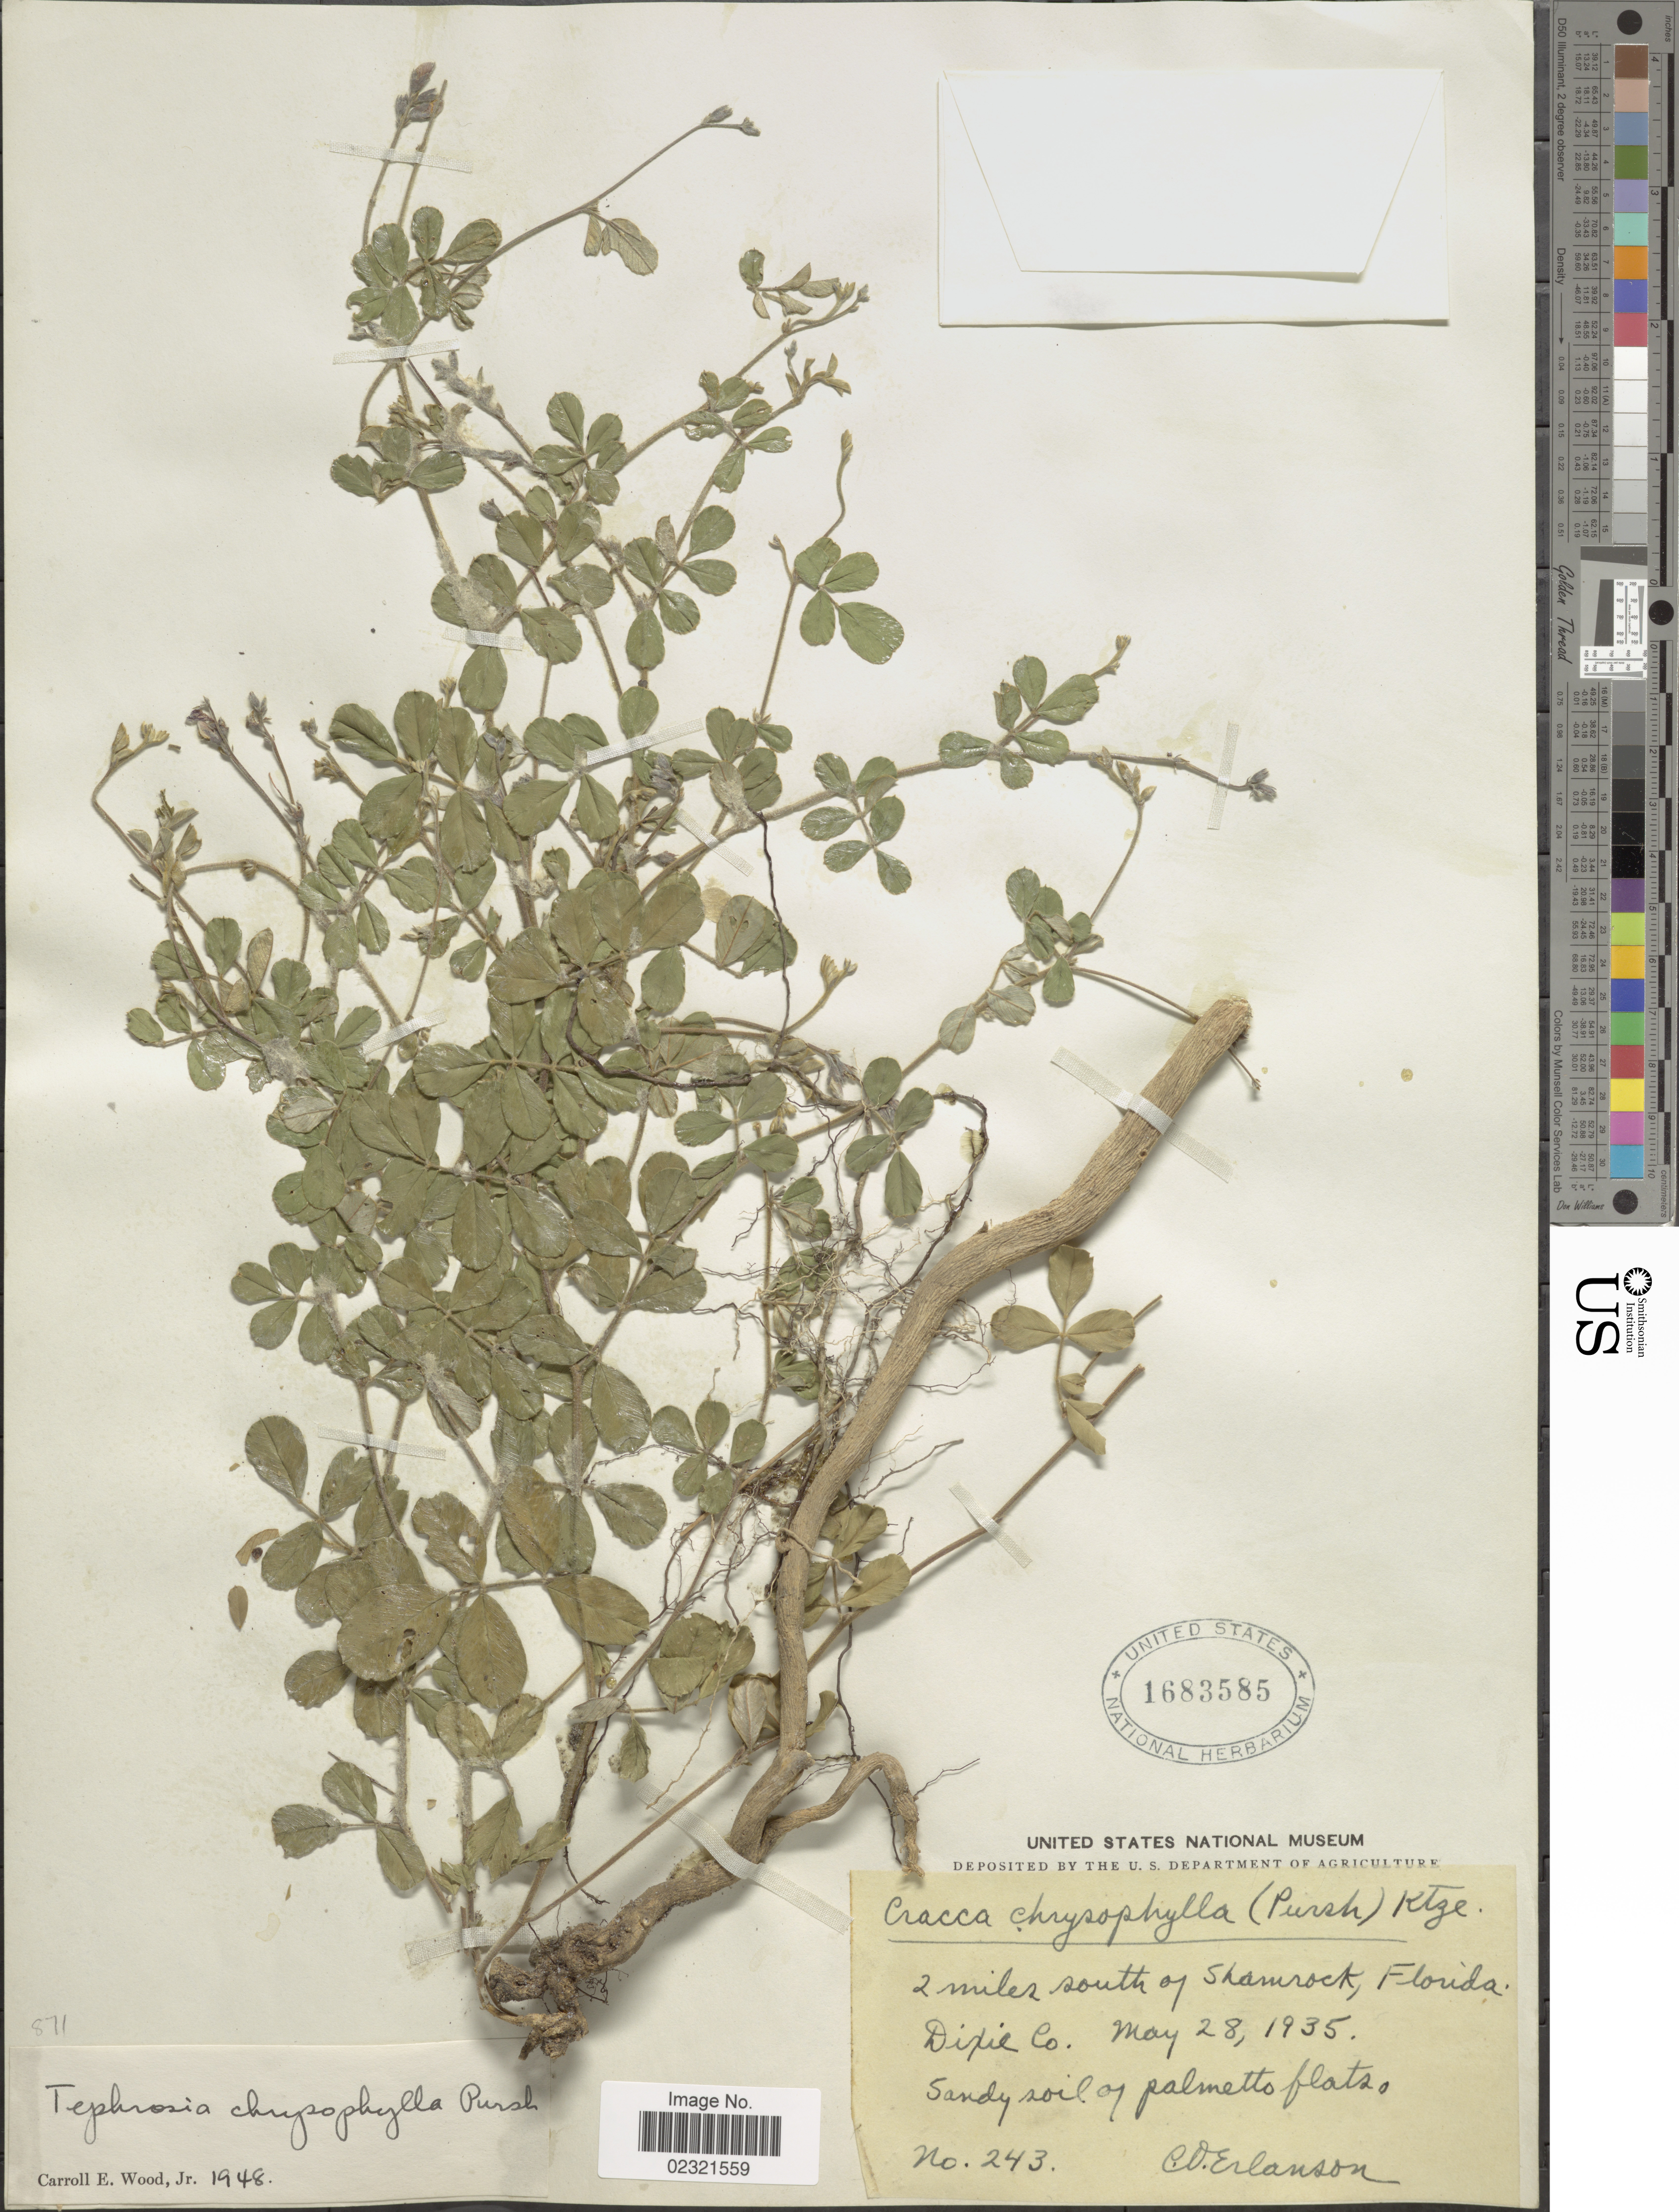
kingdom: Plantae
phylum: Tracheophyta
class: Magnoliopsida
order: Fabales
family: Fabaceae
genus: Tephrosia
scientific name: Tephrosia chrysophylla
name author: Pursh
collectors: C. O. Erlanson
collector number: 243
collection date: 1935-05-28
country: United States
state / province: Florida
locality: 2 miles south of Shamrock Florida. Dixie Co.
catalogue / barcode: US 1683585